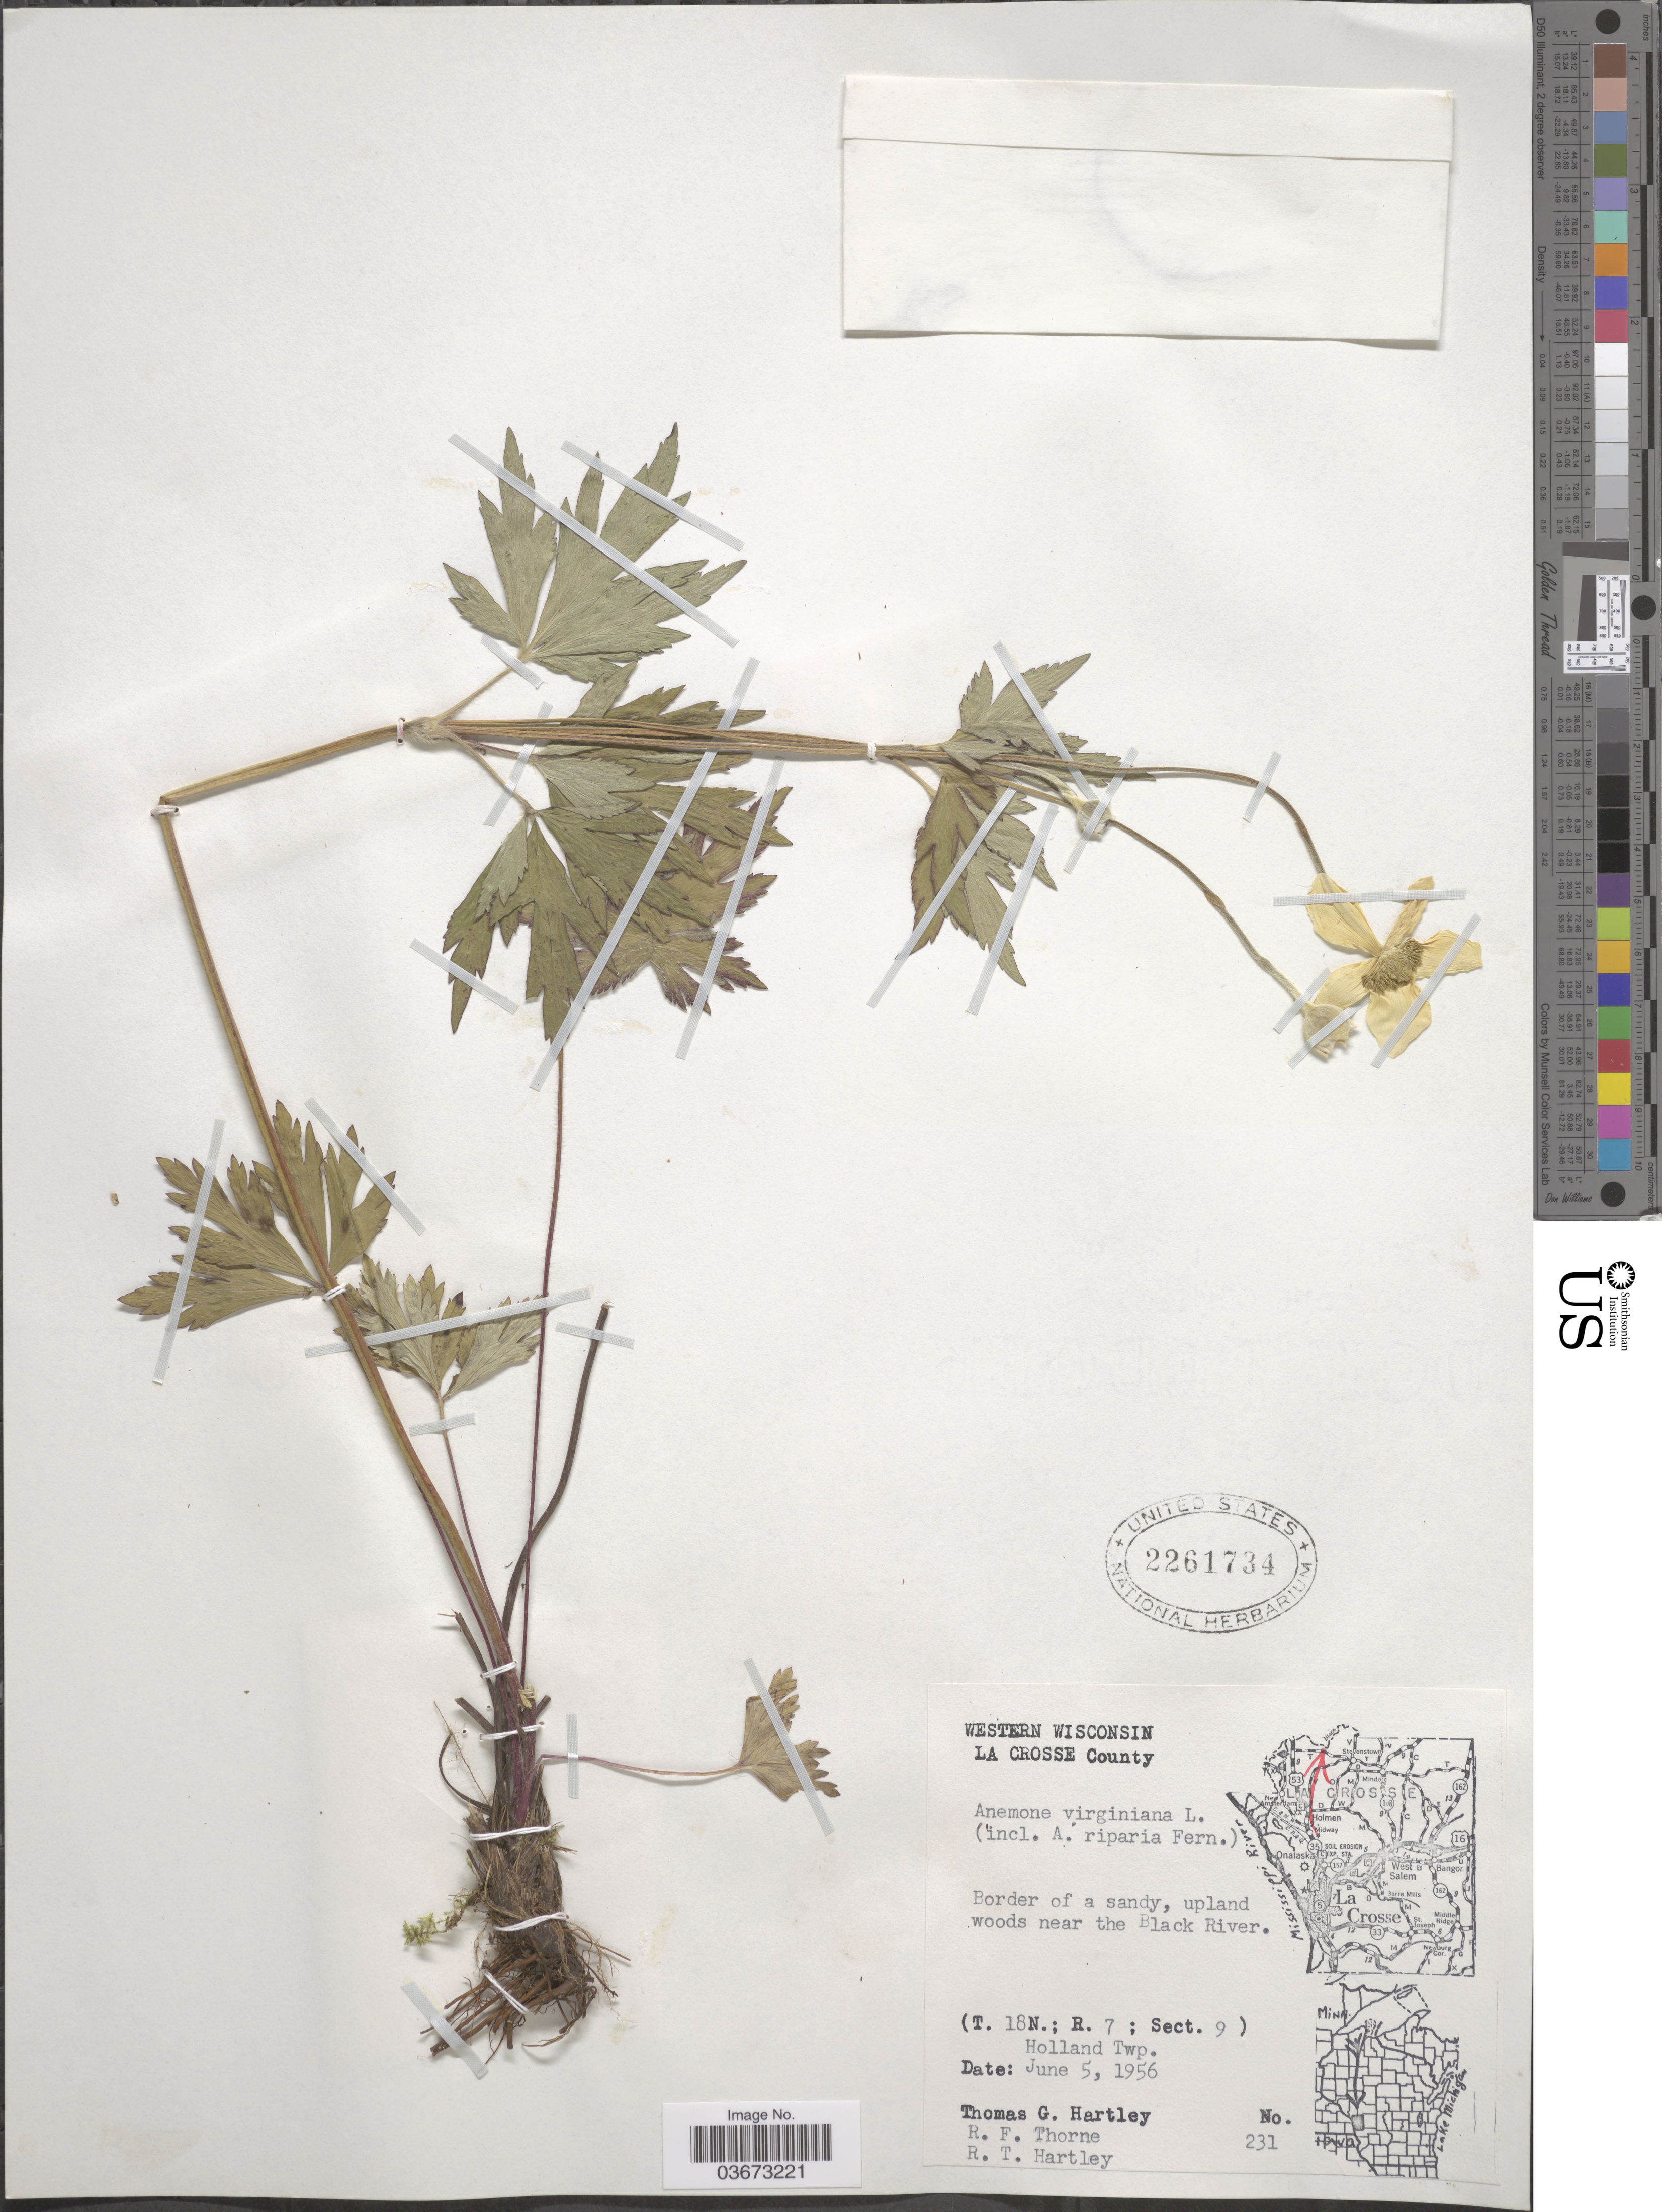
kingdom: Plantae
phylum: Tracheophyta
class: Magnoliopsida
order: Ranunculales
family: Ranunculaceae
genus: Anemone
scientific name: Anemone virginiana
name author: L.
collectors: T. G. Hartley, R. Thorne & R. T. Hartley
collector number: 231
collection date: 1956-06-05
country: United States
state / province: Wisconsin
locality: Western Wisconsin. La Crosse County. Upland woods near the Black River. (T. 18N.; R. 7; Sect. 9) Holland Twp.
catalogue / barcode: US 2261734